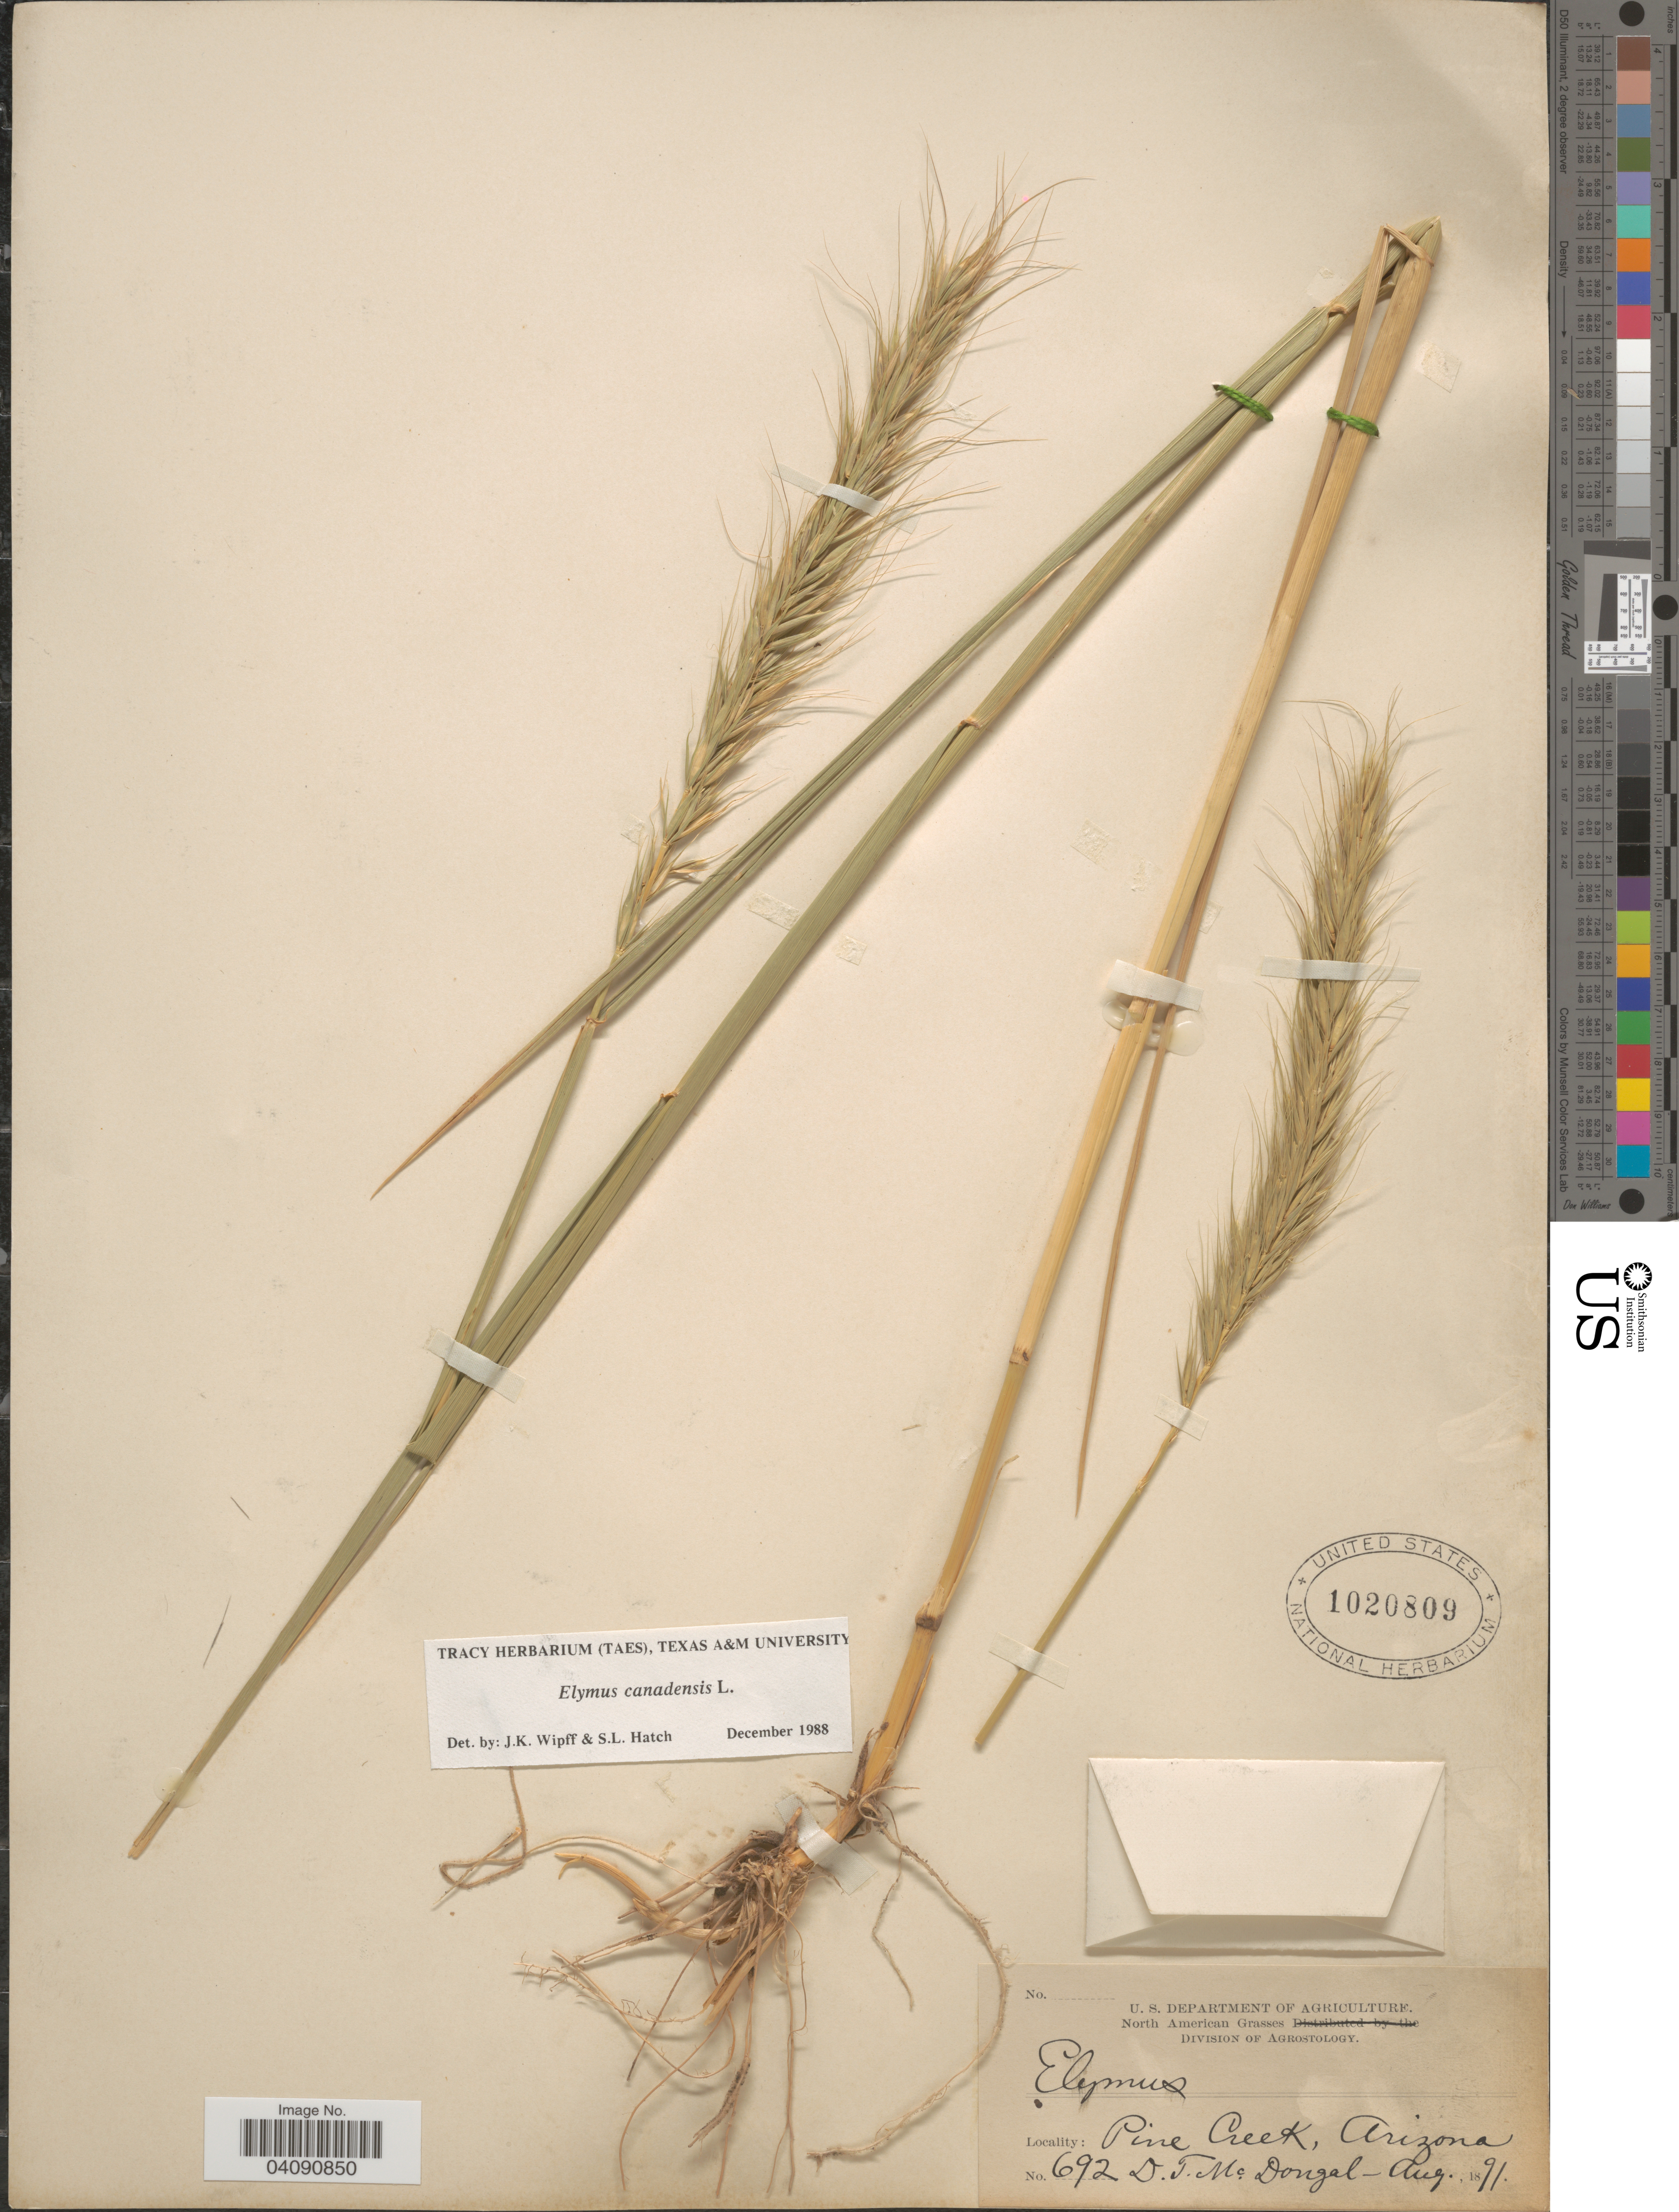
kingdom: Plantae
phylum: Tracheophyta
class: Liliopsida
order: Poales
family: Poaceae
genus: Elymus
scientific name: Elymus canadensis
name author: L.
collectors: D. McDougal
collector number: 692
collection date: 1891-08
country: United States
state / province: Arizona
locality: Pine Creek.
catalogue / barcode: US 1020809